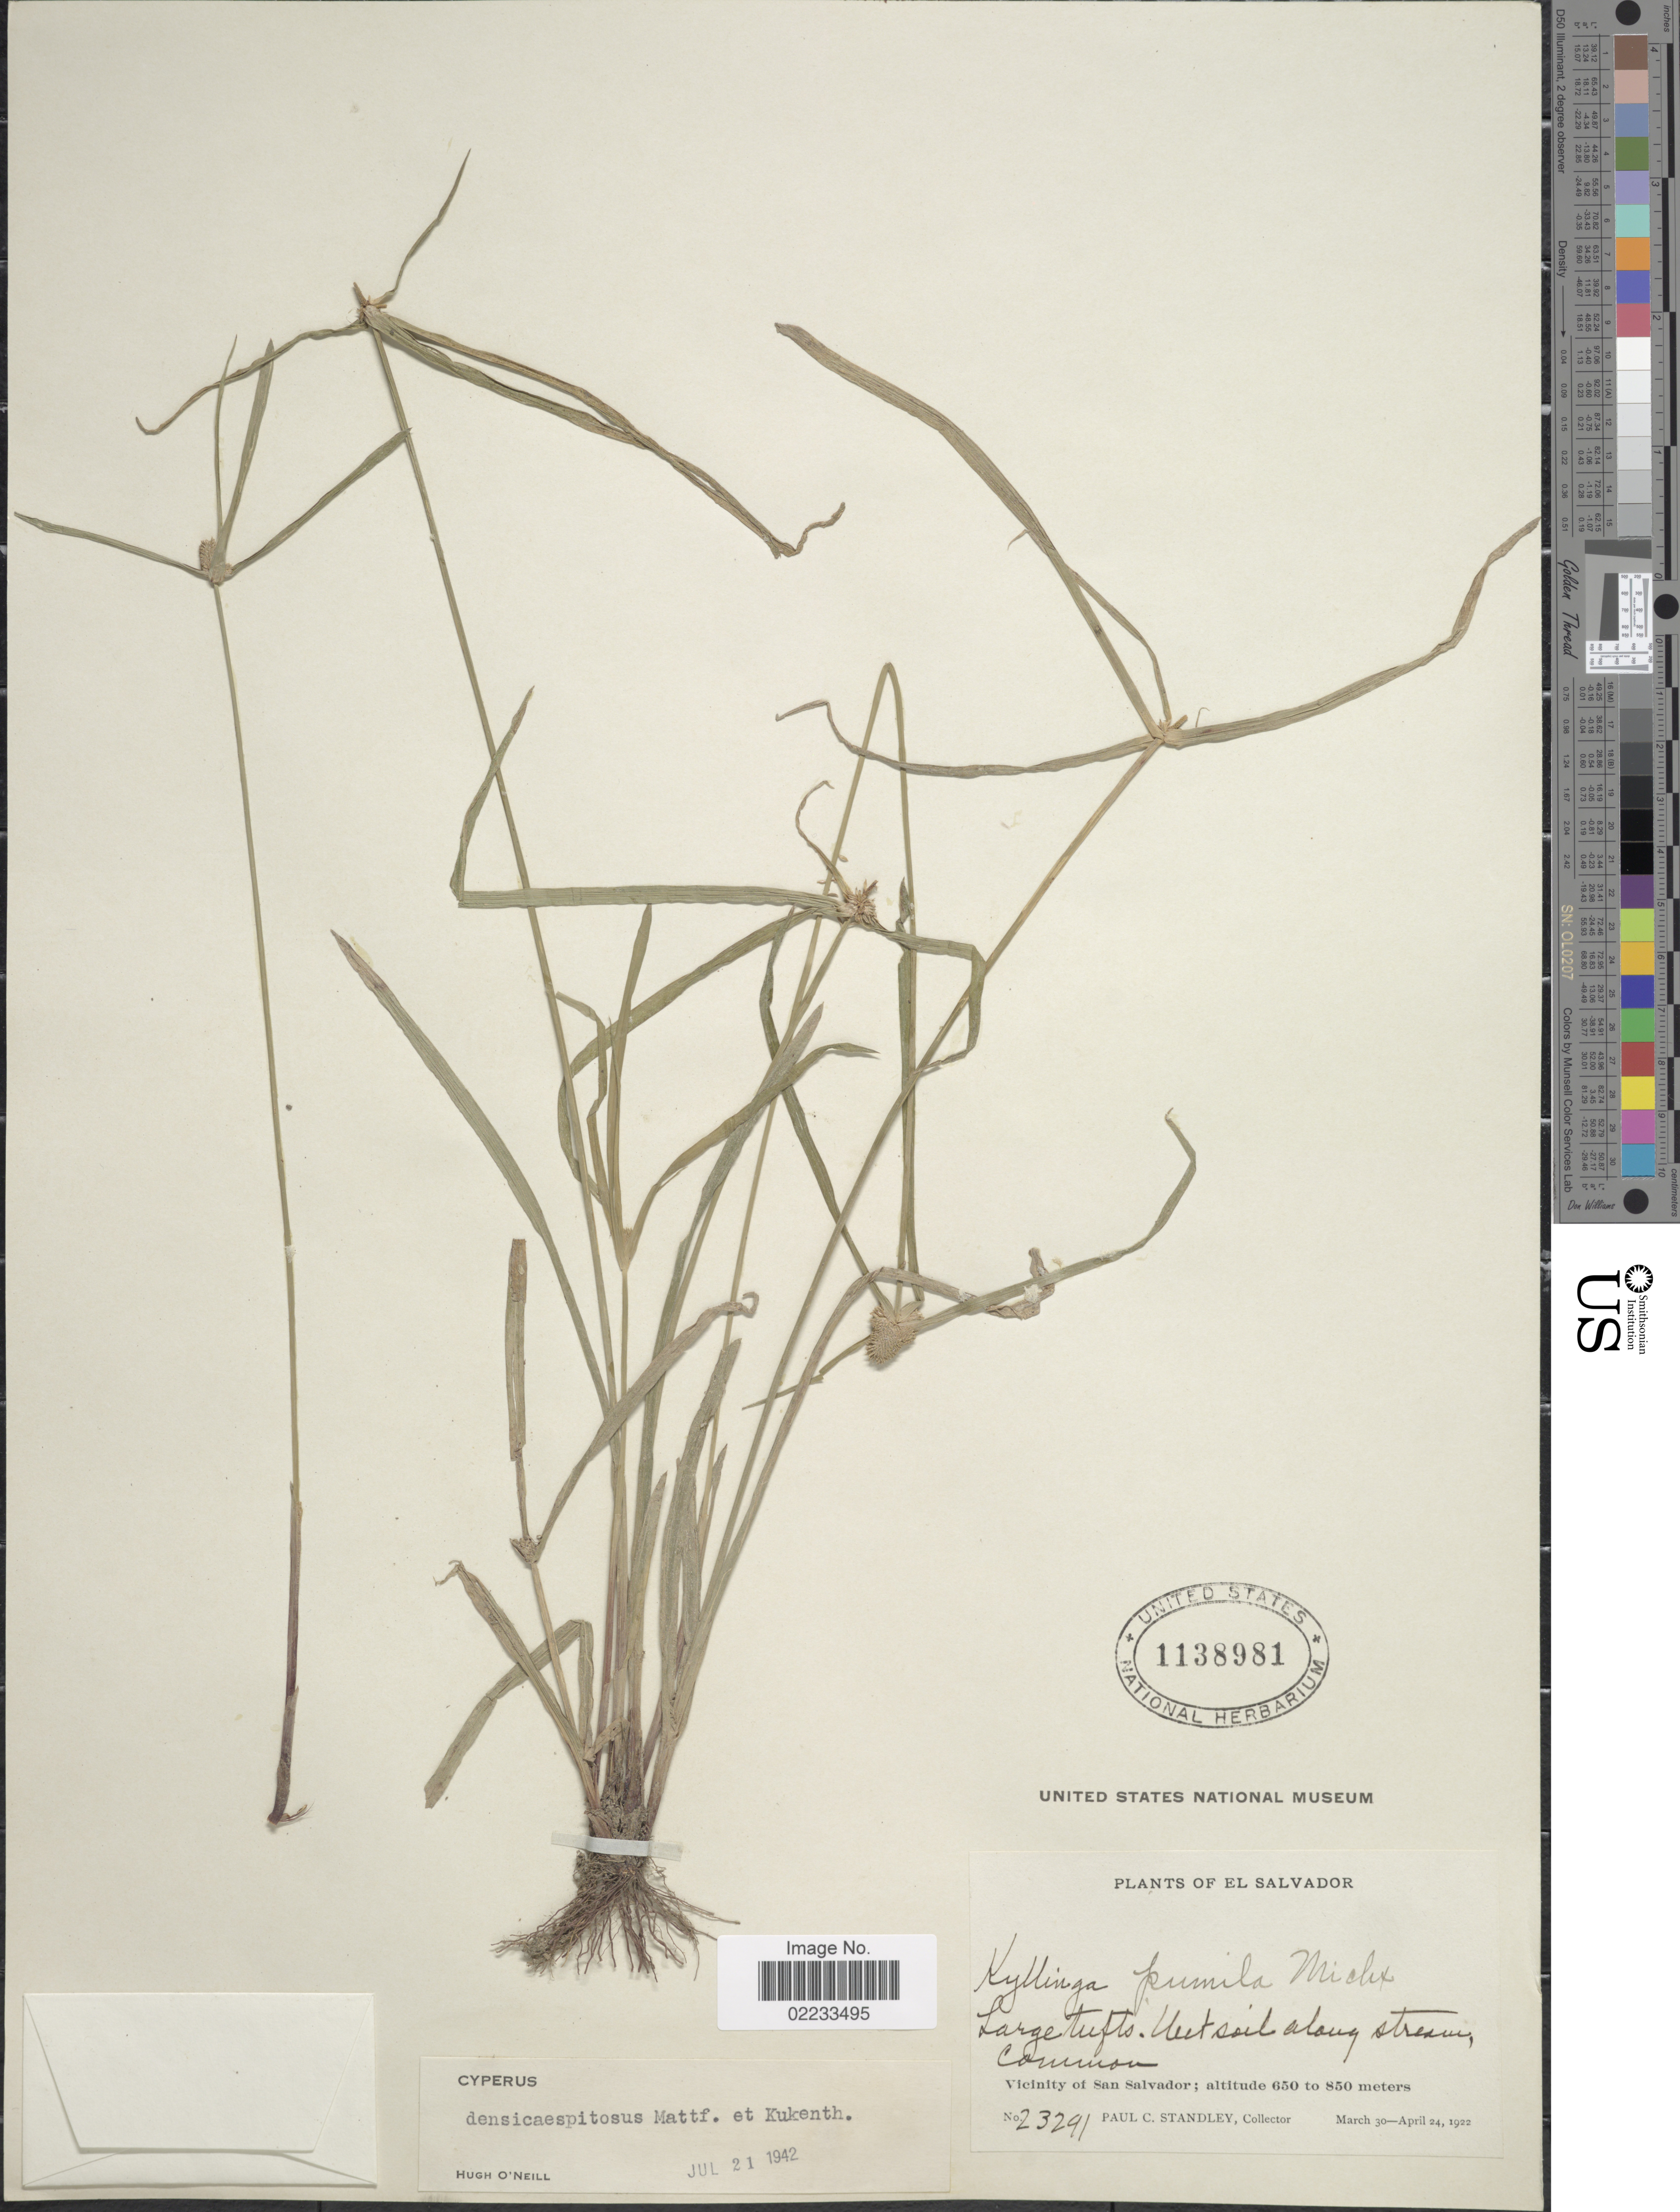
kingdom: Plantae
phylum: Tracheophyta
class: Liliopsida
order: Poales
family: Cyperaceae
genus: Cyperus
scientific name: Cyperus hortensis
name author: (Salzm. ex Steud.) Dorr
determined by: Strong, Mark T., (BOT), Smithsonian Institution - National Museum of Natural History (UNITED STATES)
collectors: P. C. Standley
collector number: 23291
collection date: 1922-03-30/1922-04-24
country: El Salvador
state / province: San Salvador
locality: Vicinity of San Salvador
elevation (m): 650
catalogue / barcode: US 1138981